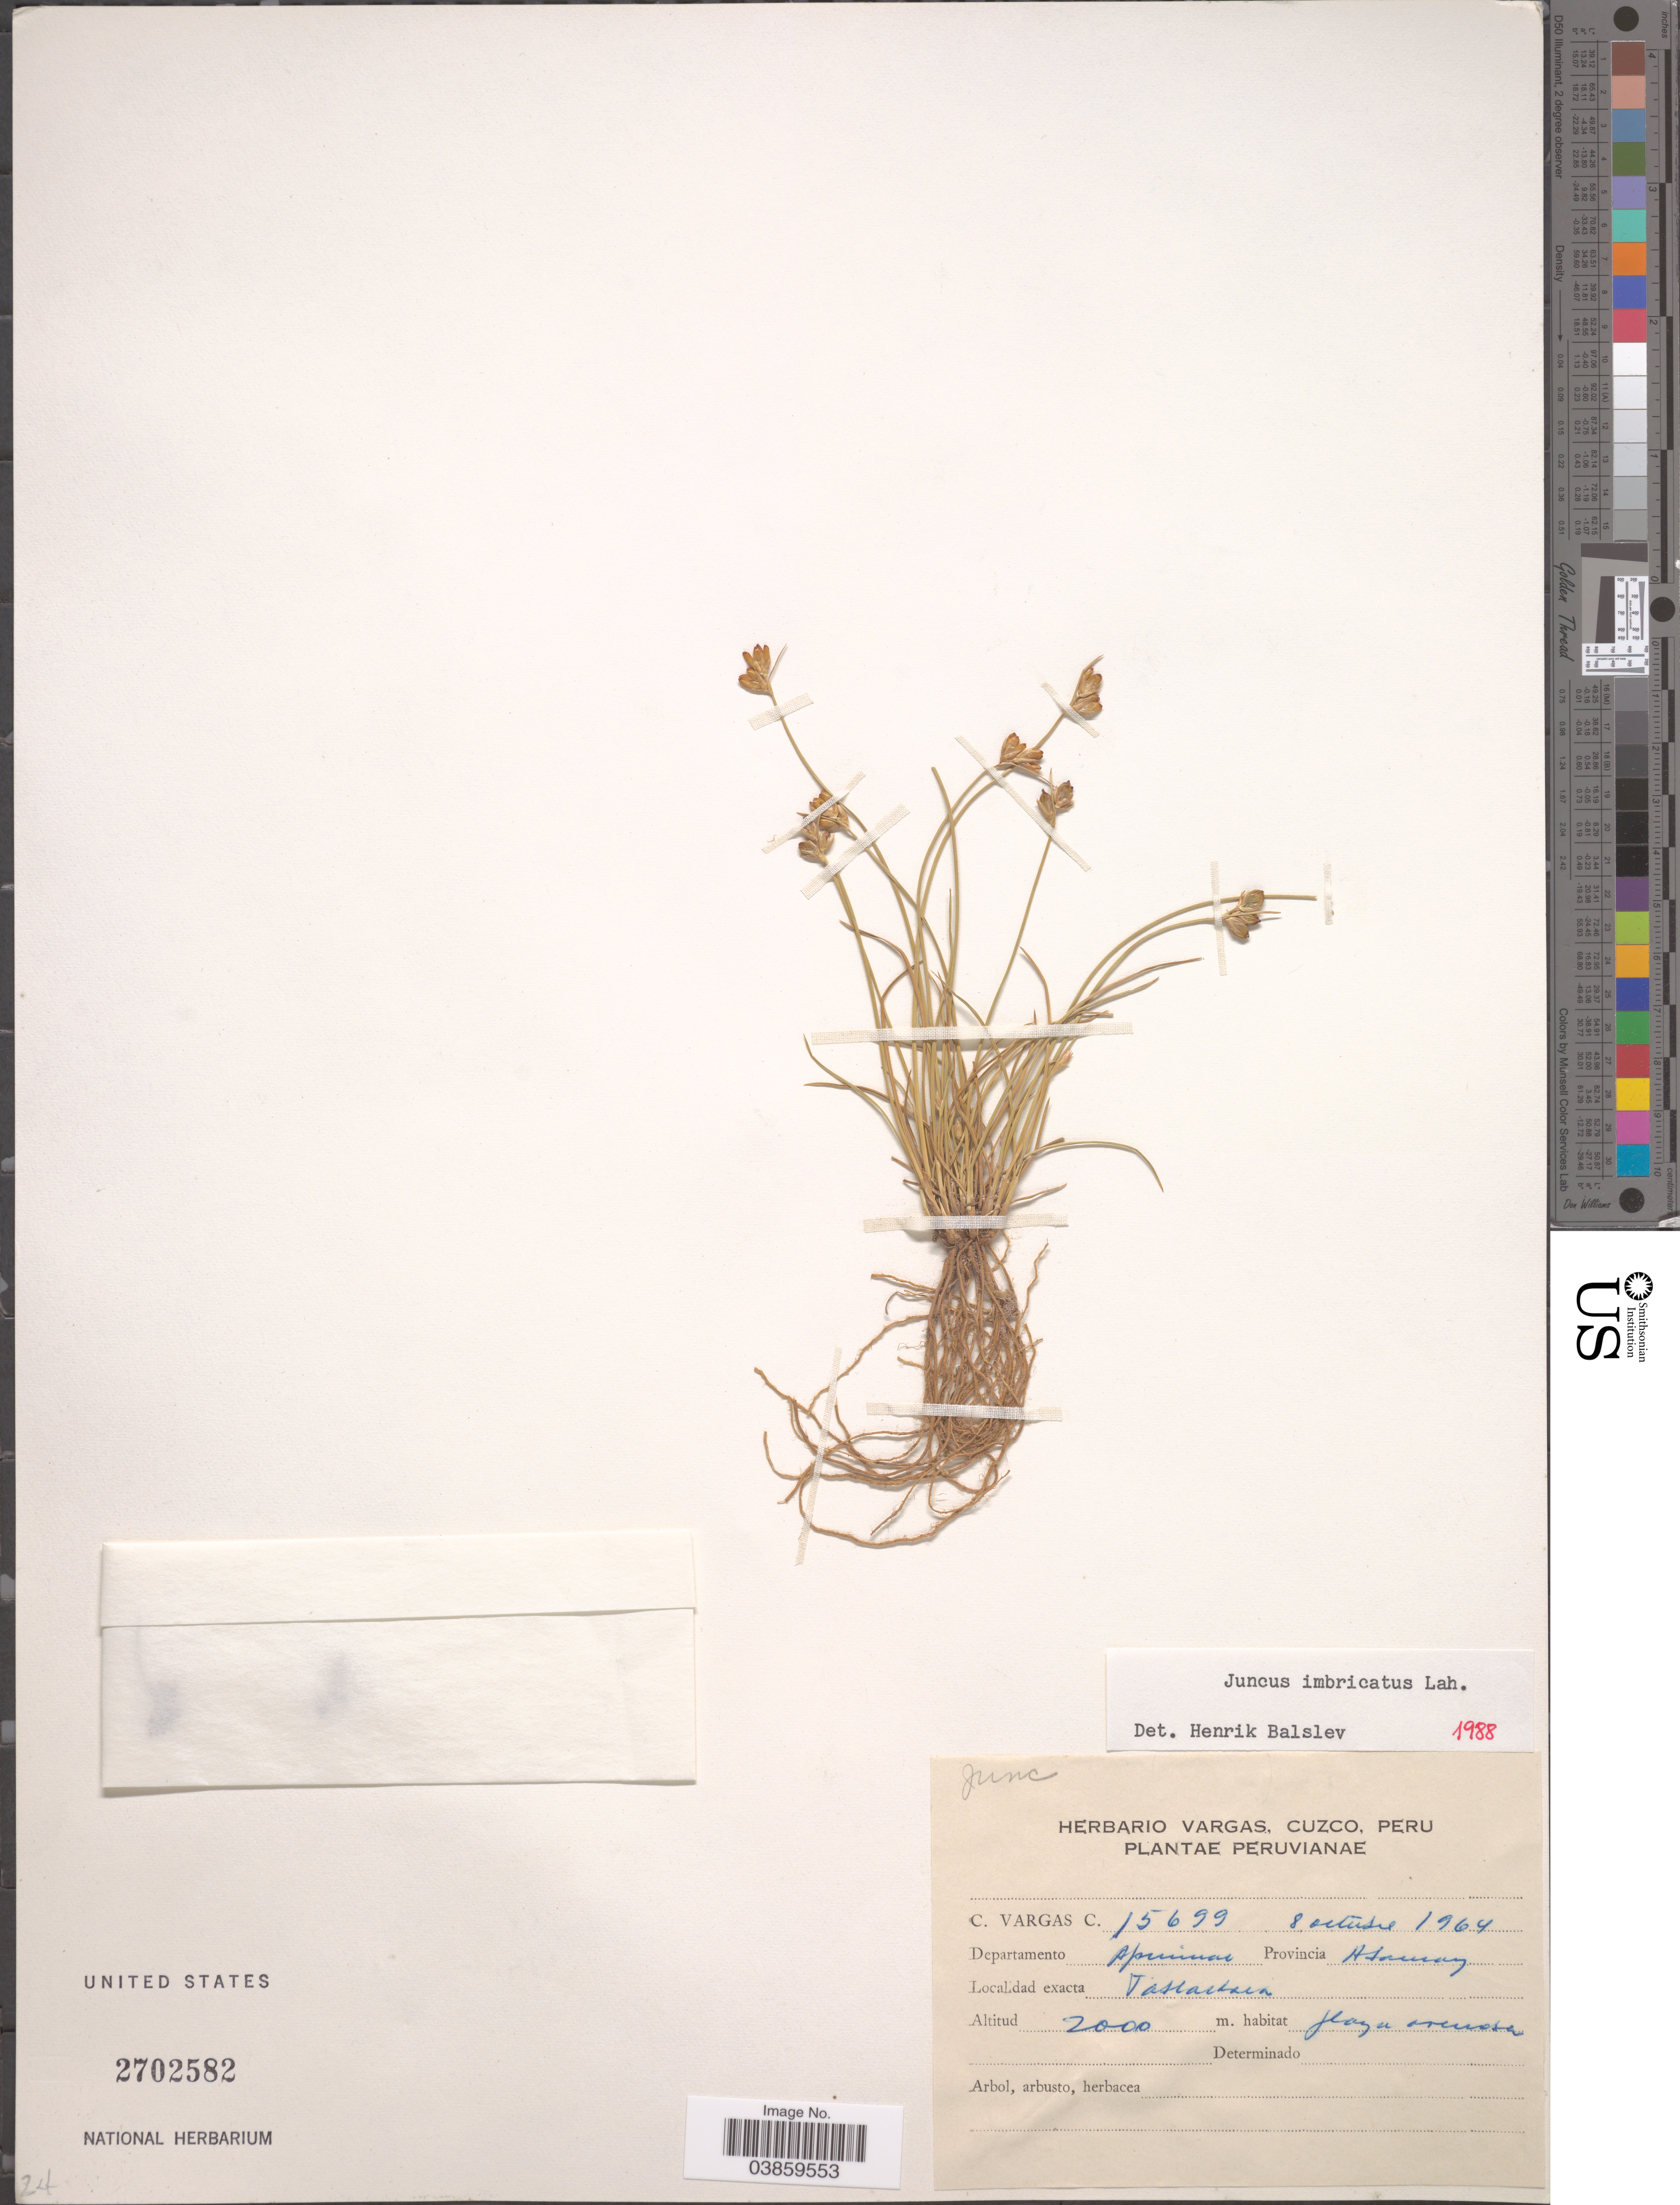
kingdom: Plantae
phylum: Tracheophyta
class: Liliopsida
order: Poales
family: Juncaceae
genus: Juncus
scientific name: Juncus imbricatus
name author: Laharpe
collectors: C. Vargas Calderón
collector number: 15699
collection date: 1964-10-08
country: Peru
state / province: Apurímac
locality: Departamento Apurimac. Provincia Abancay. Tablachaca.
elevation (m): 2000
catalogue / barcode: US 2702582